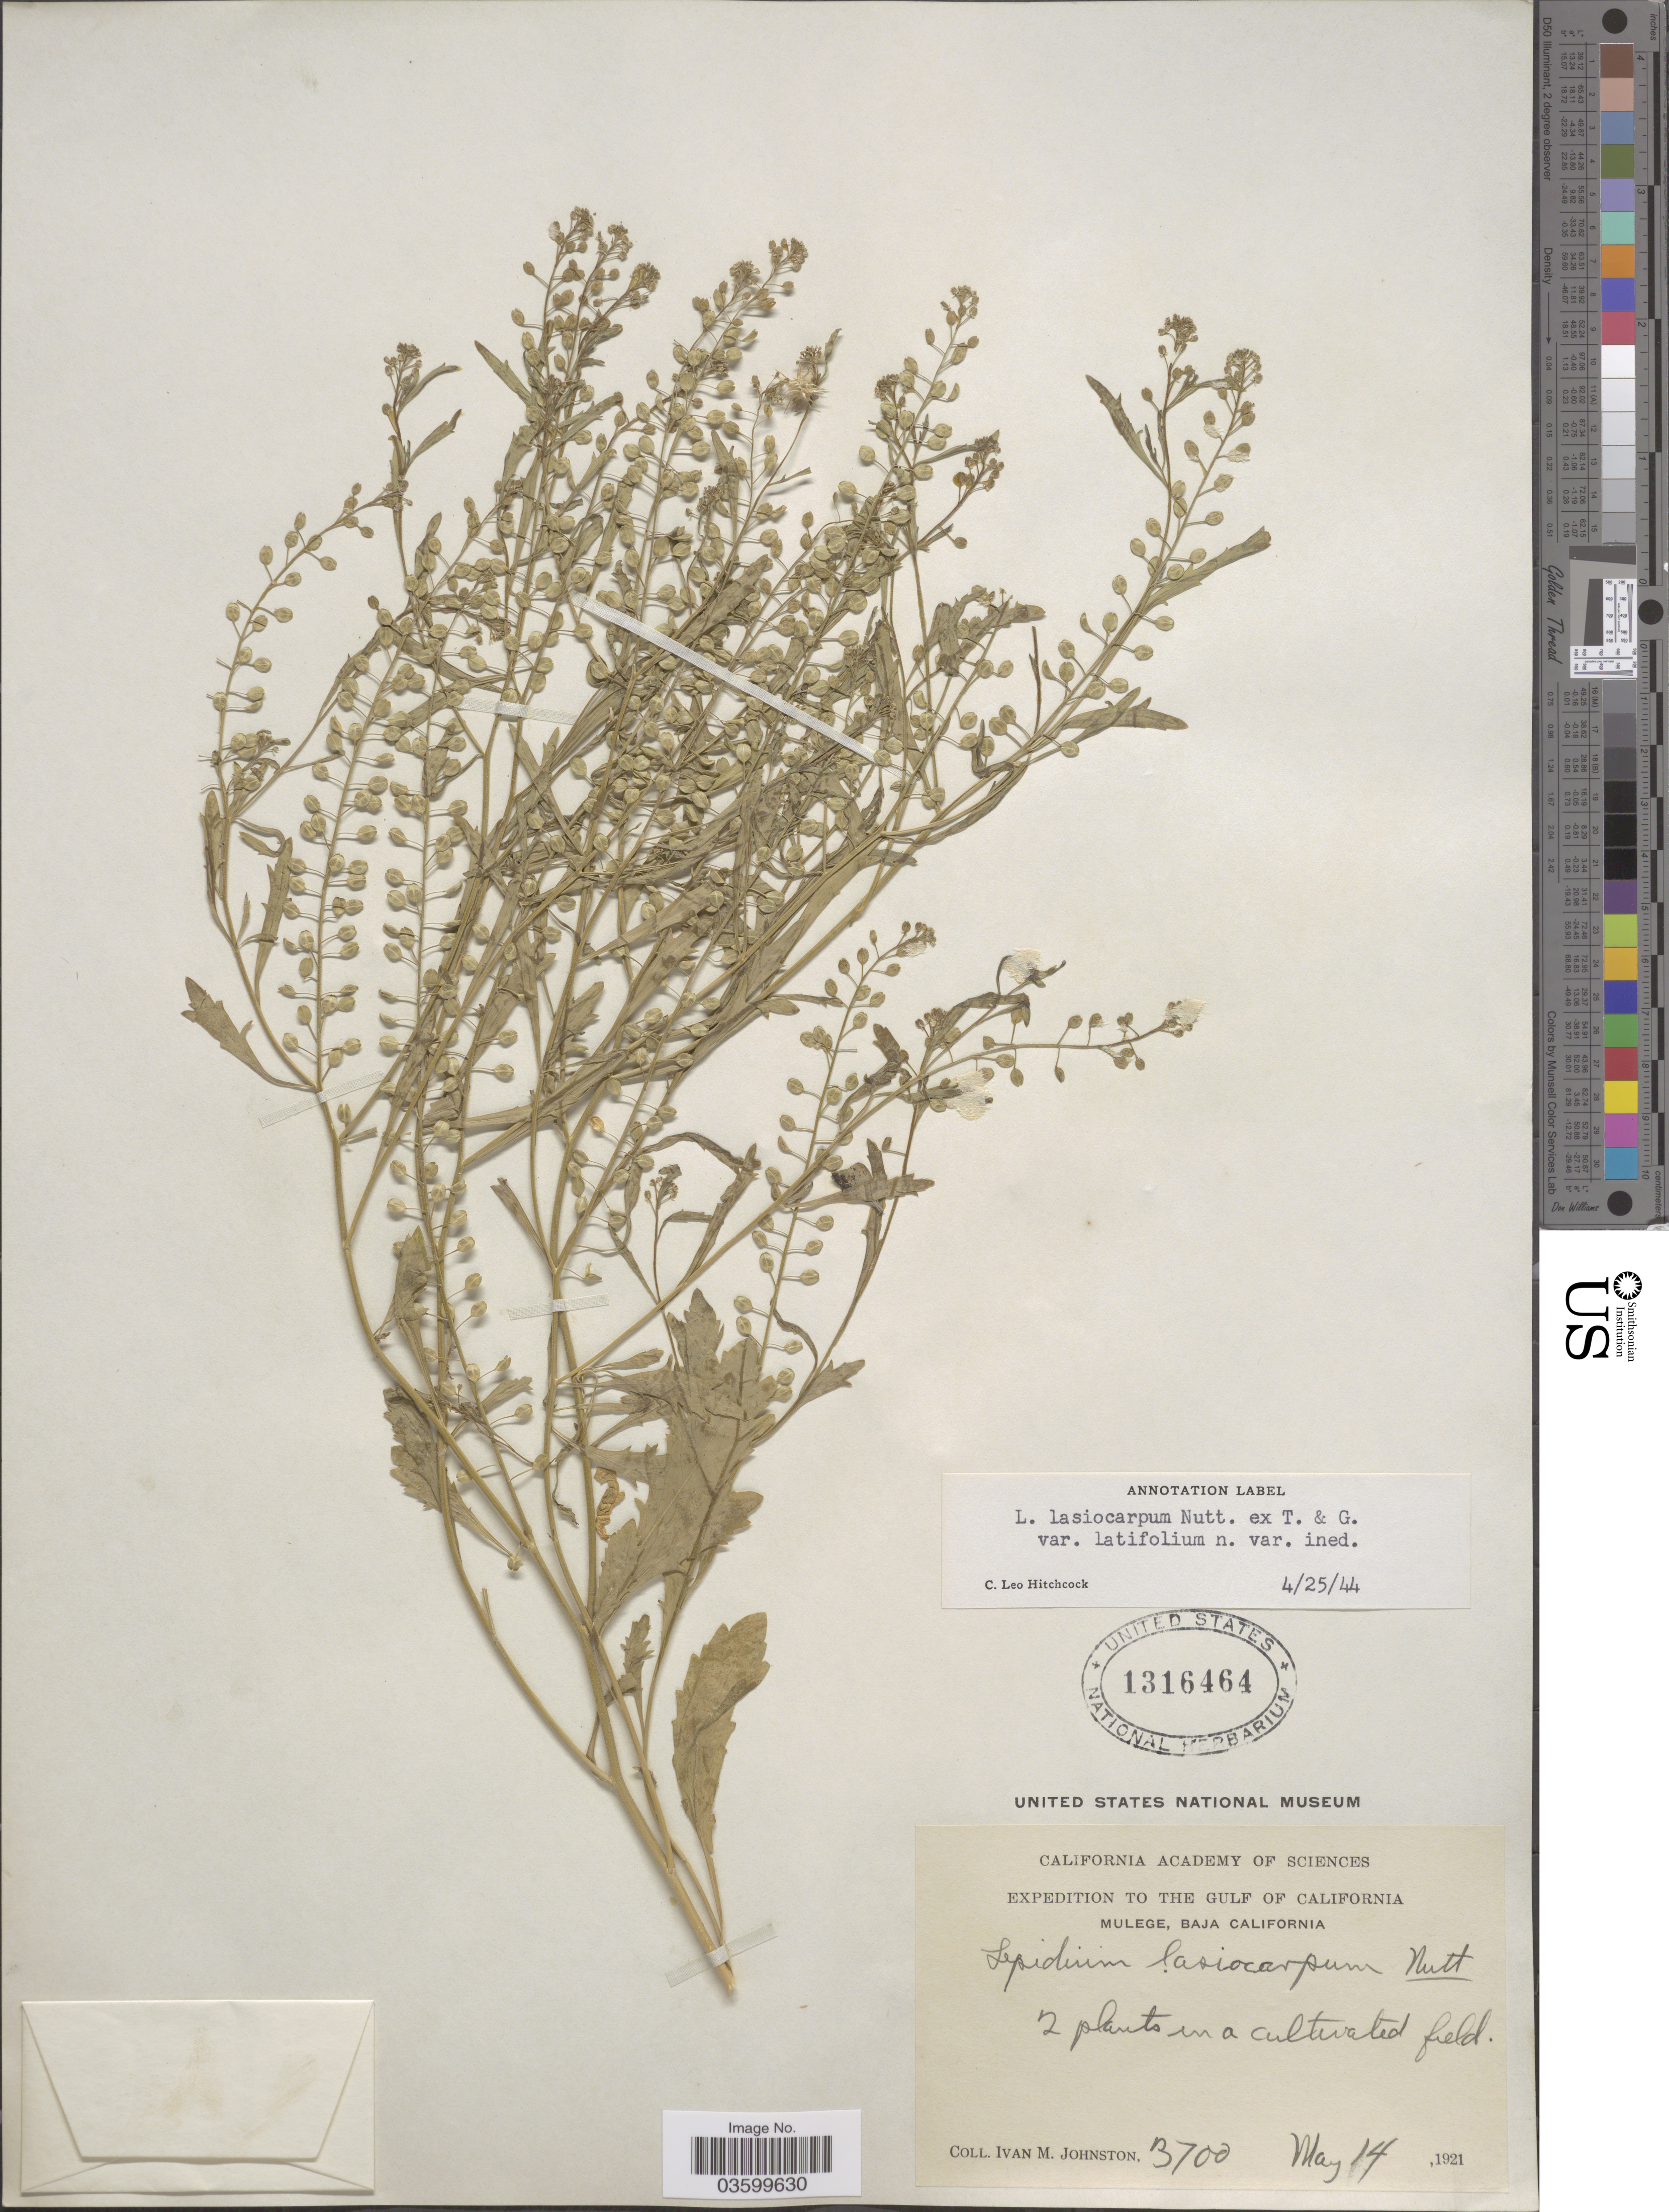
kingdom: Plantae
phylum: Tracheophyta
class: Magnoliopsida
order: Brassicales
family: Brassicaceae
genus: Lepidium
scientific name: Lepidium lasiocarpum var. latifolium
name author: C.L. Hitchc.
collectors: I.M. Johnston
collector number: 3700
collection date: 1921-05-14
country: Mexico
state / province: Baja California Sur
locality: The Gulf of California. Mulege.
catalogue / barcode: US 1316464